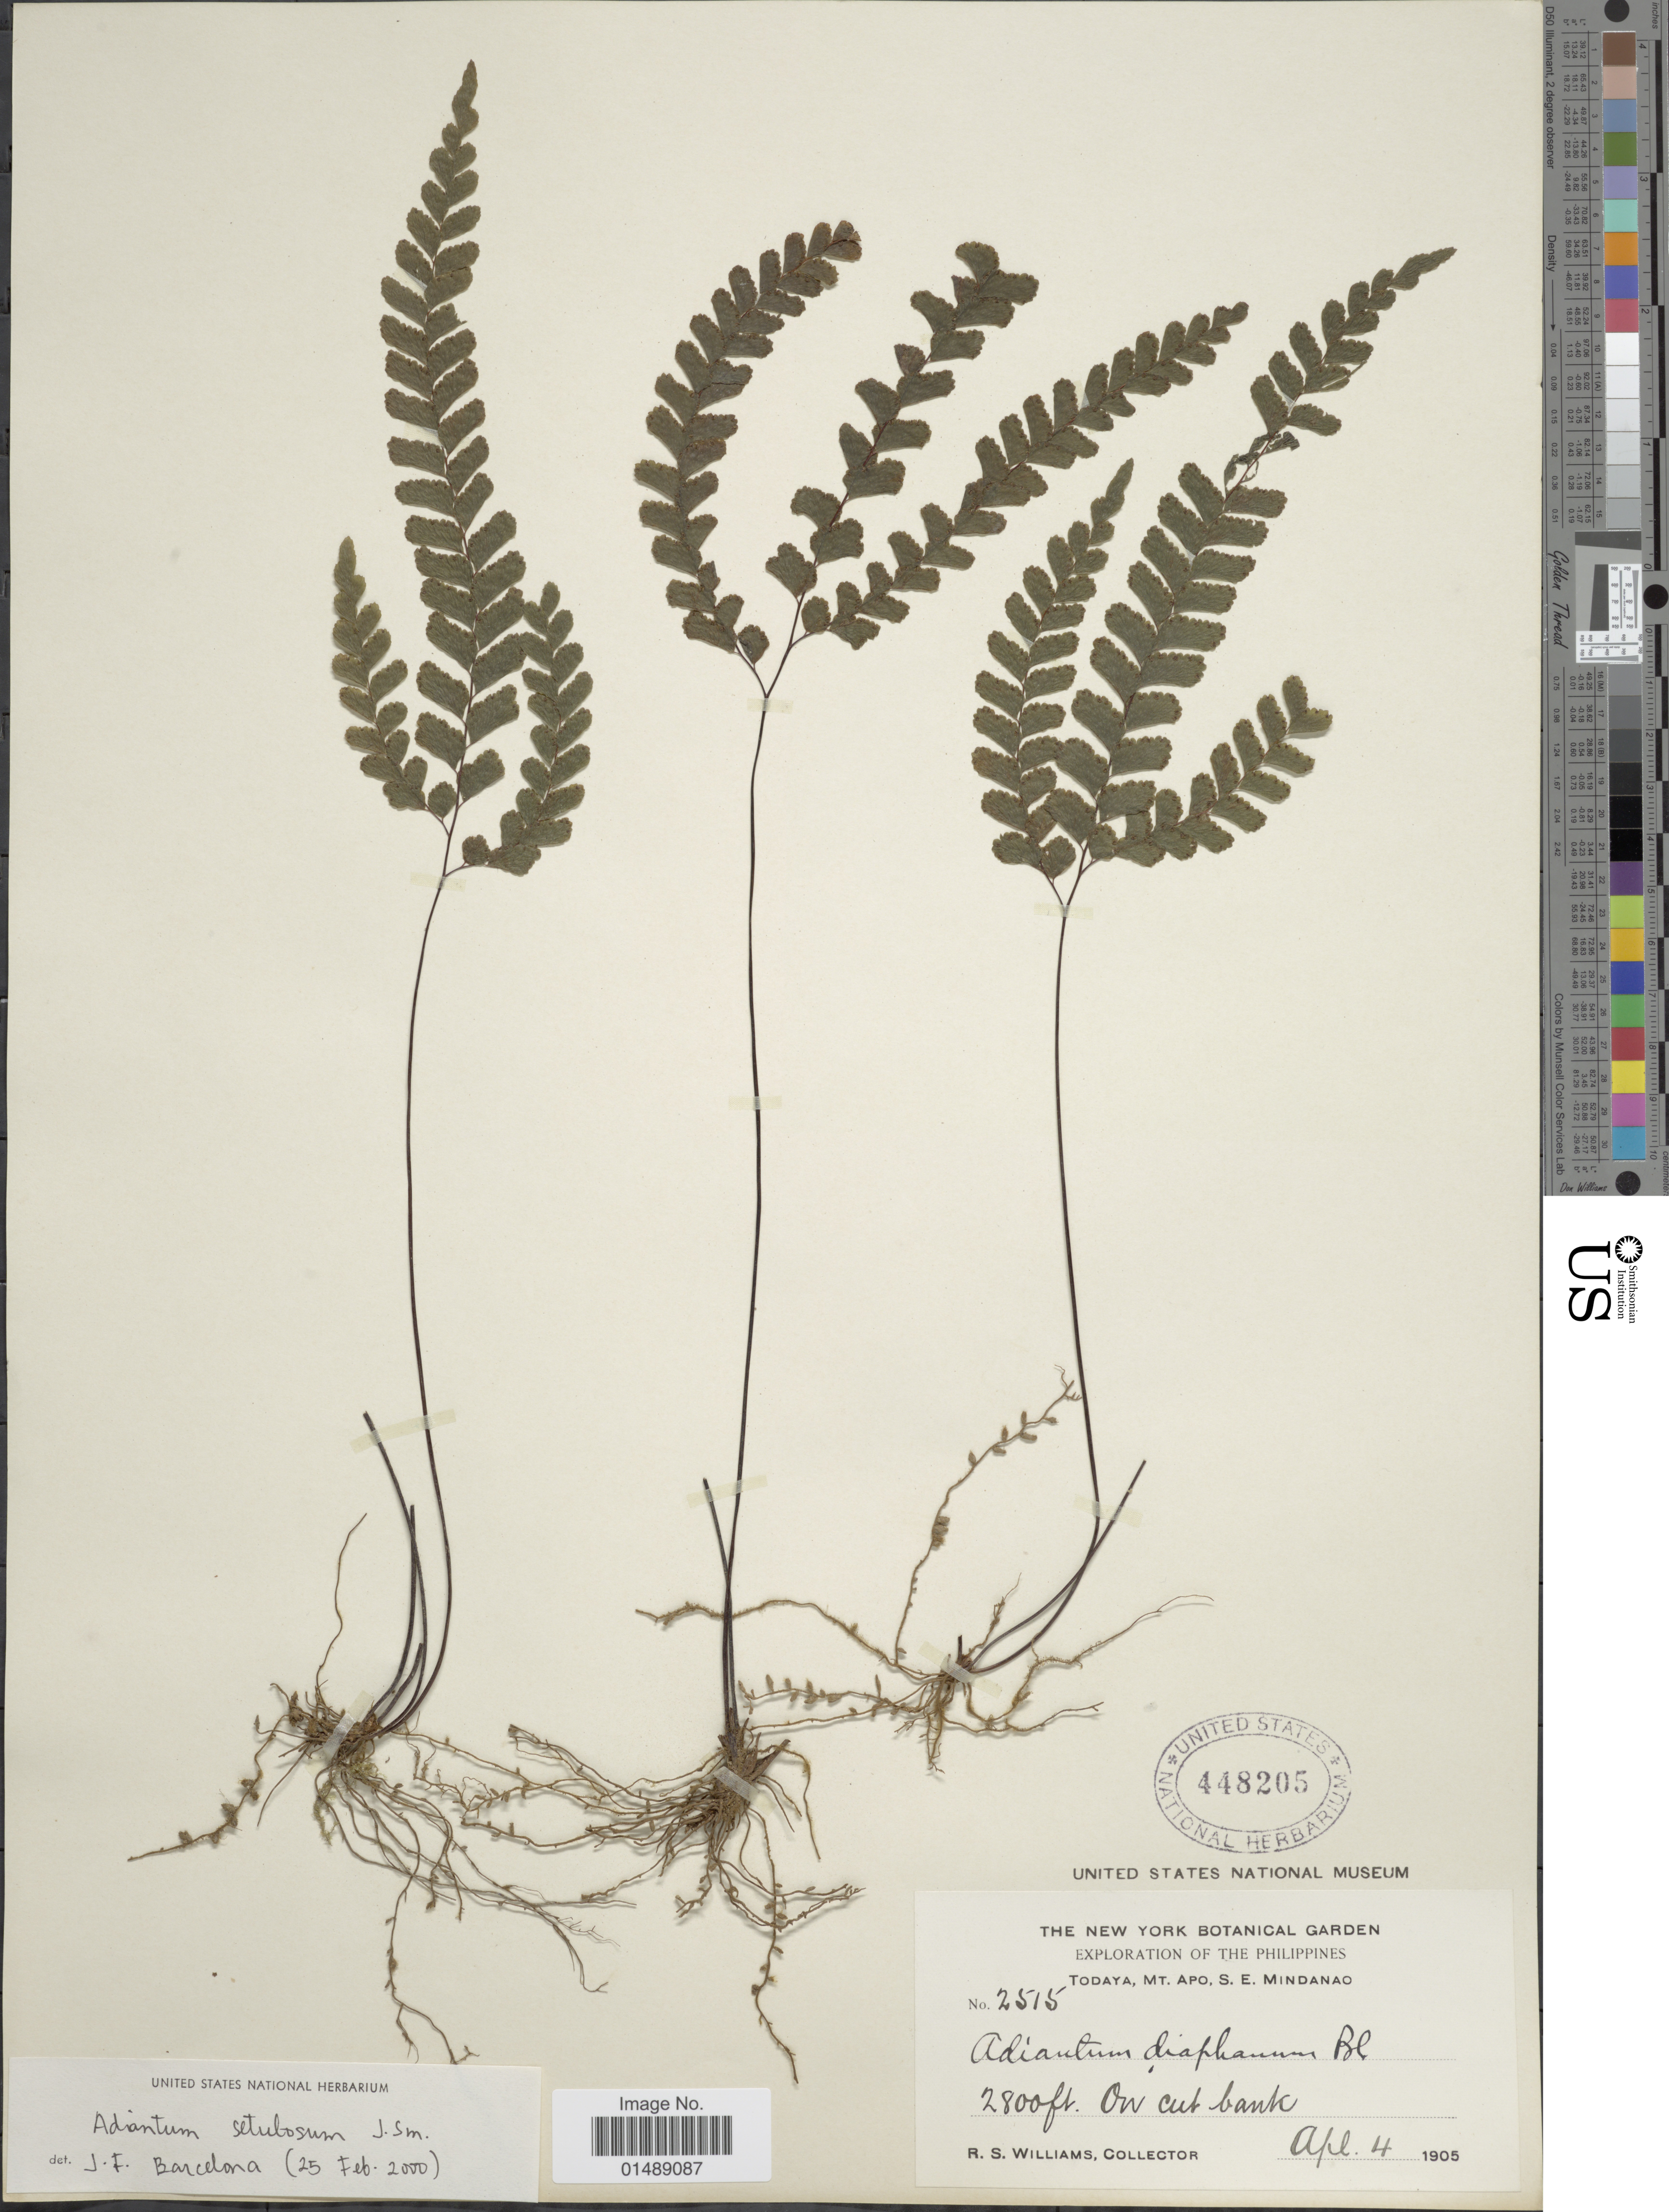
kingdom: Plantae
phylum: Tracheophyta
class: Polypodiopsida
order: Polypodiales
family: Pteridaceae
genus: Adiantum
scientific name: Adiantum setulosum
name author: J. Sm.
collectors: R. S. Williams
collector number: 2515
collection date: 1905-04-04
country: Philippines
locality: Todaya, Mt. Apo, S.E. Mindanao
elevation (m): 853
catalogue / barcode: US 448205